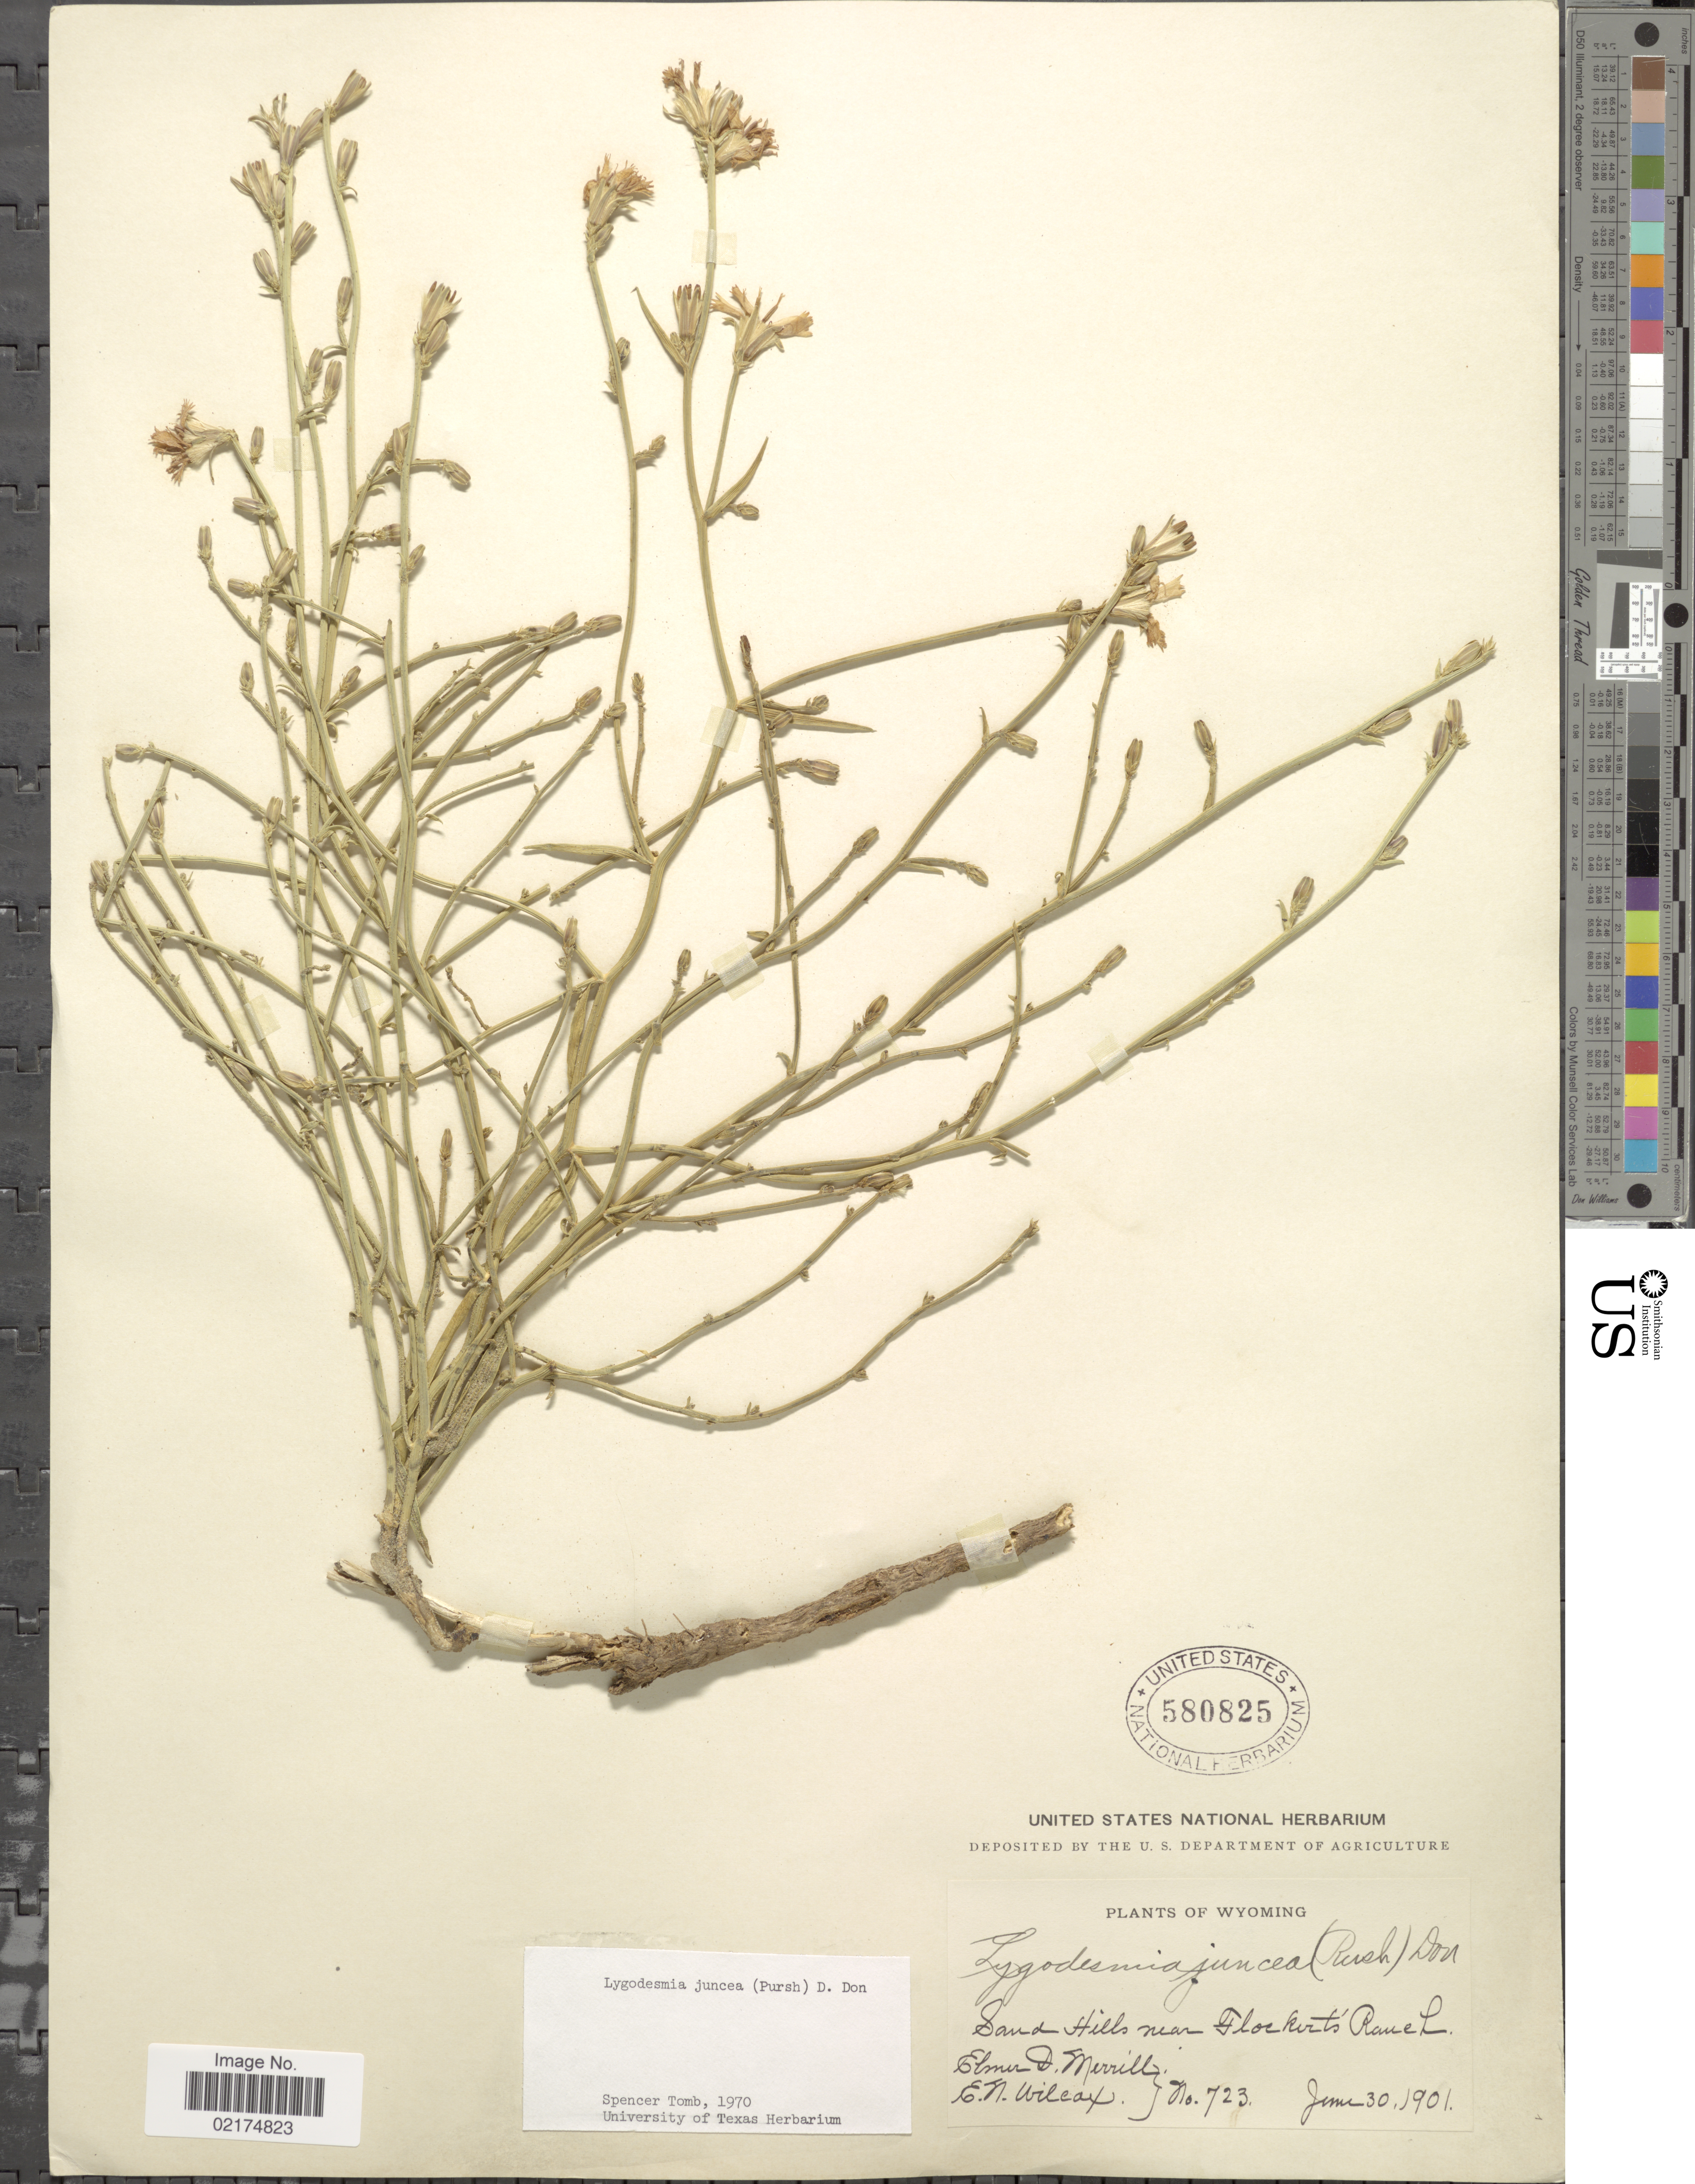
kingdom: Plantae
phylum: Tracheophyta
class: Magnoliopsida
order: Asterales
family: Asteraceae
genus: Lygodesmia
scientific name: Lygodesmia juncea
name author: D. Don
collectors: E. D. Merrill & E. Wilcox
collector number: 723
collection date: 1901-06-30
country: United States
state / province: Wyoming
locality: Sand Hills near Flockerts Ranch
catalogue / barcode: US 580825